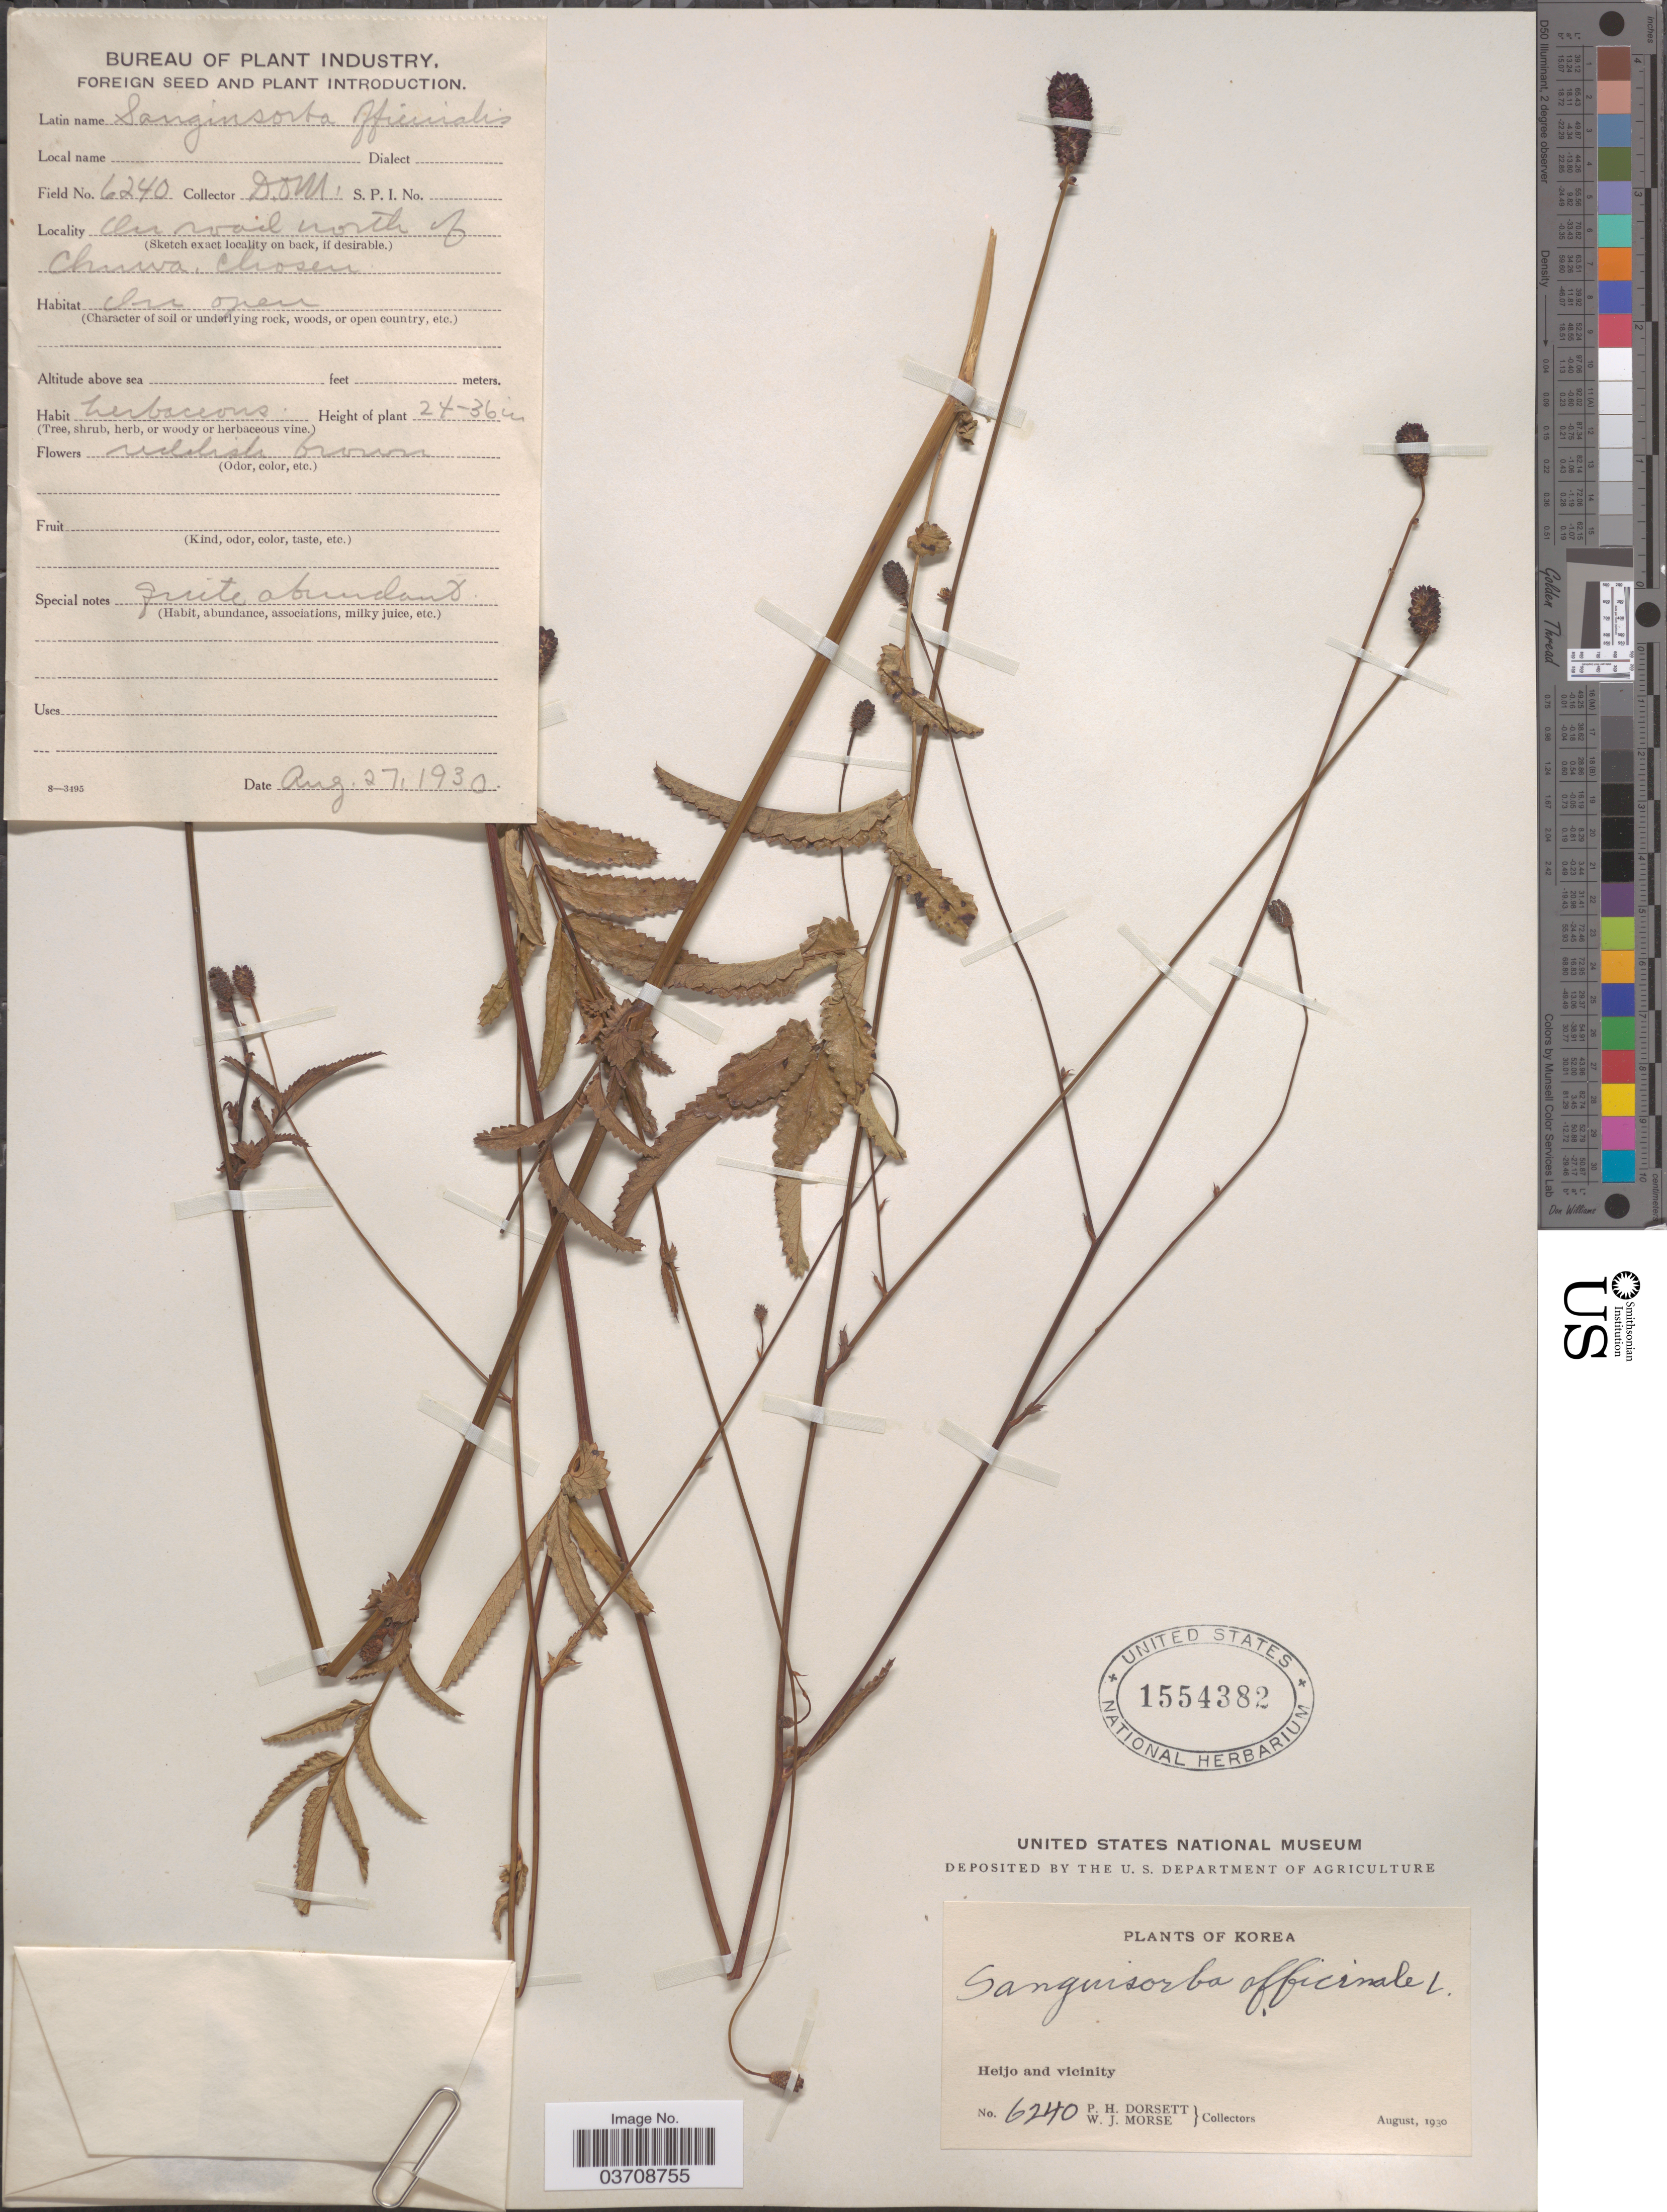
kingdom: Plantae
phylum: Tracheophyta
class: Magnoliopsida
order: Rosales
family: Rosaceae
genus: Sanguisorba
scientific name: Sanguisorba officinalis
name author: L.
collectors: P. H. Dorsett & W. J. Morse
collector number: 6240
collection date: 1930-08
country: North Korea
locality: Heijo and vicinity.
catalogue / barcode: US 1554382